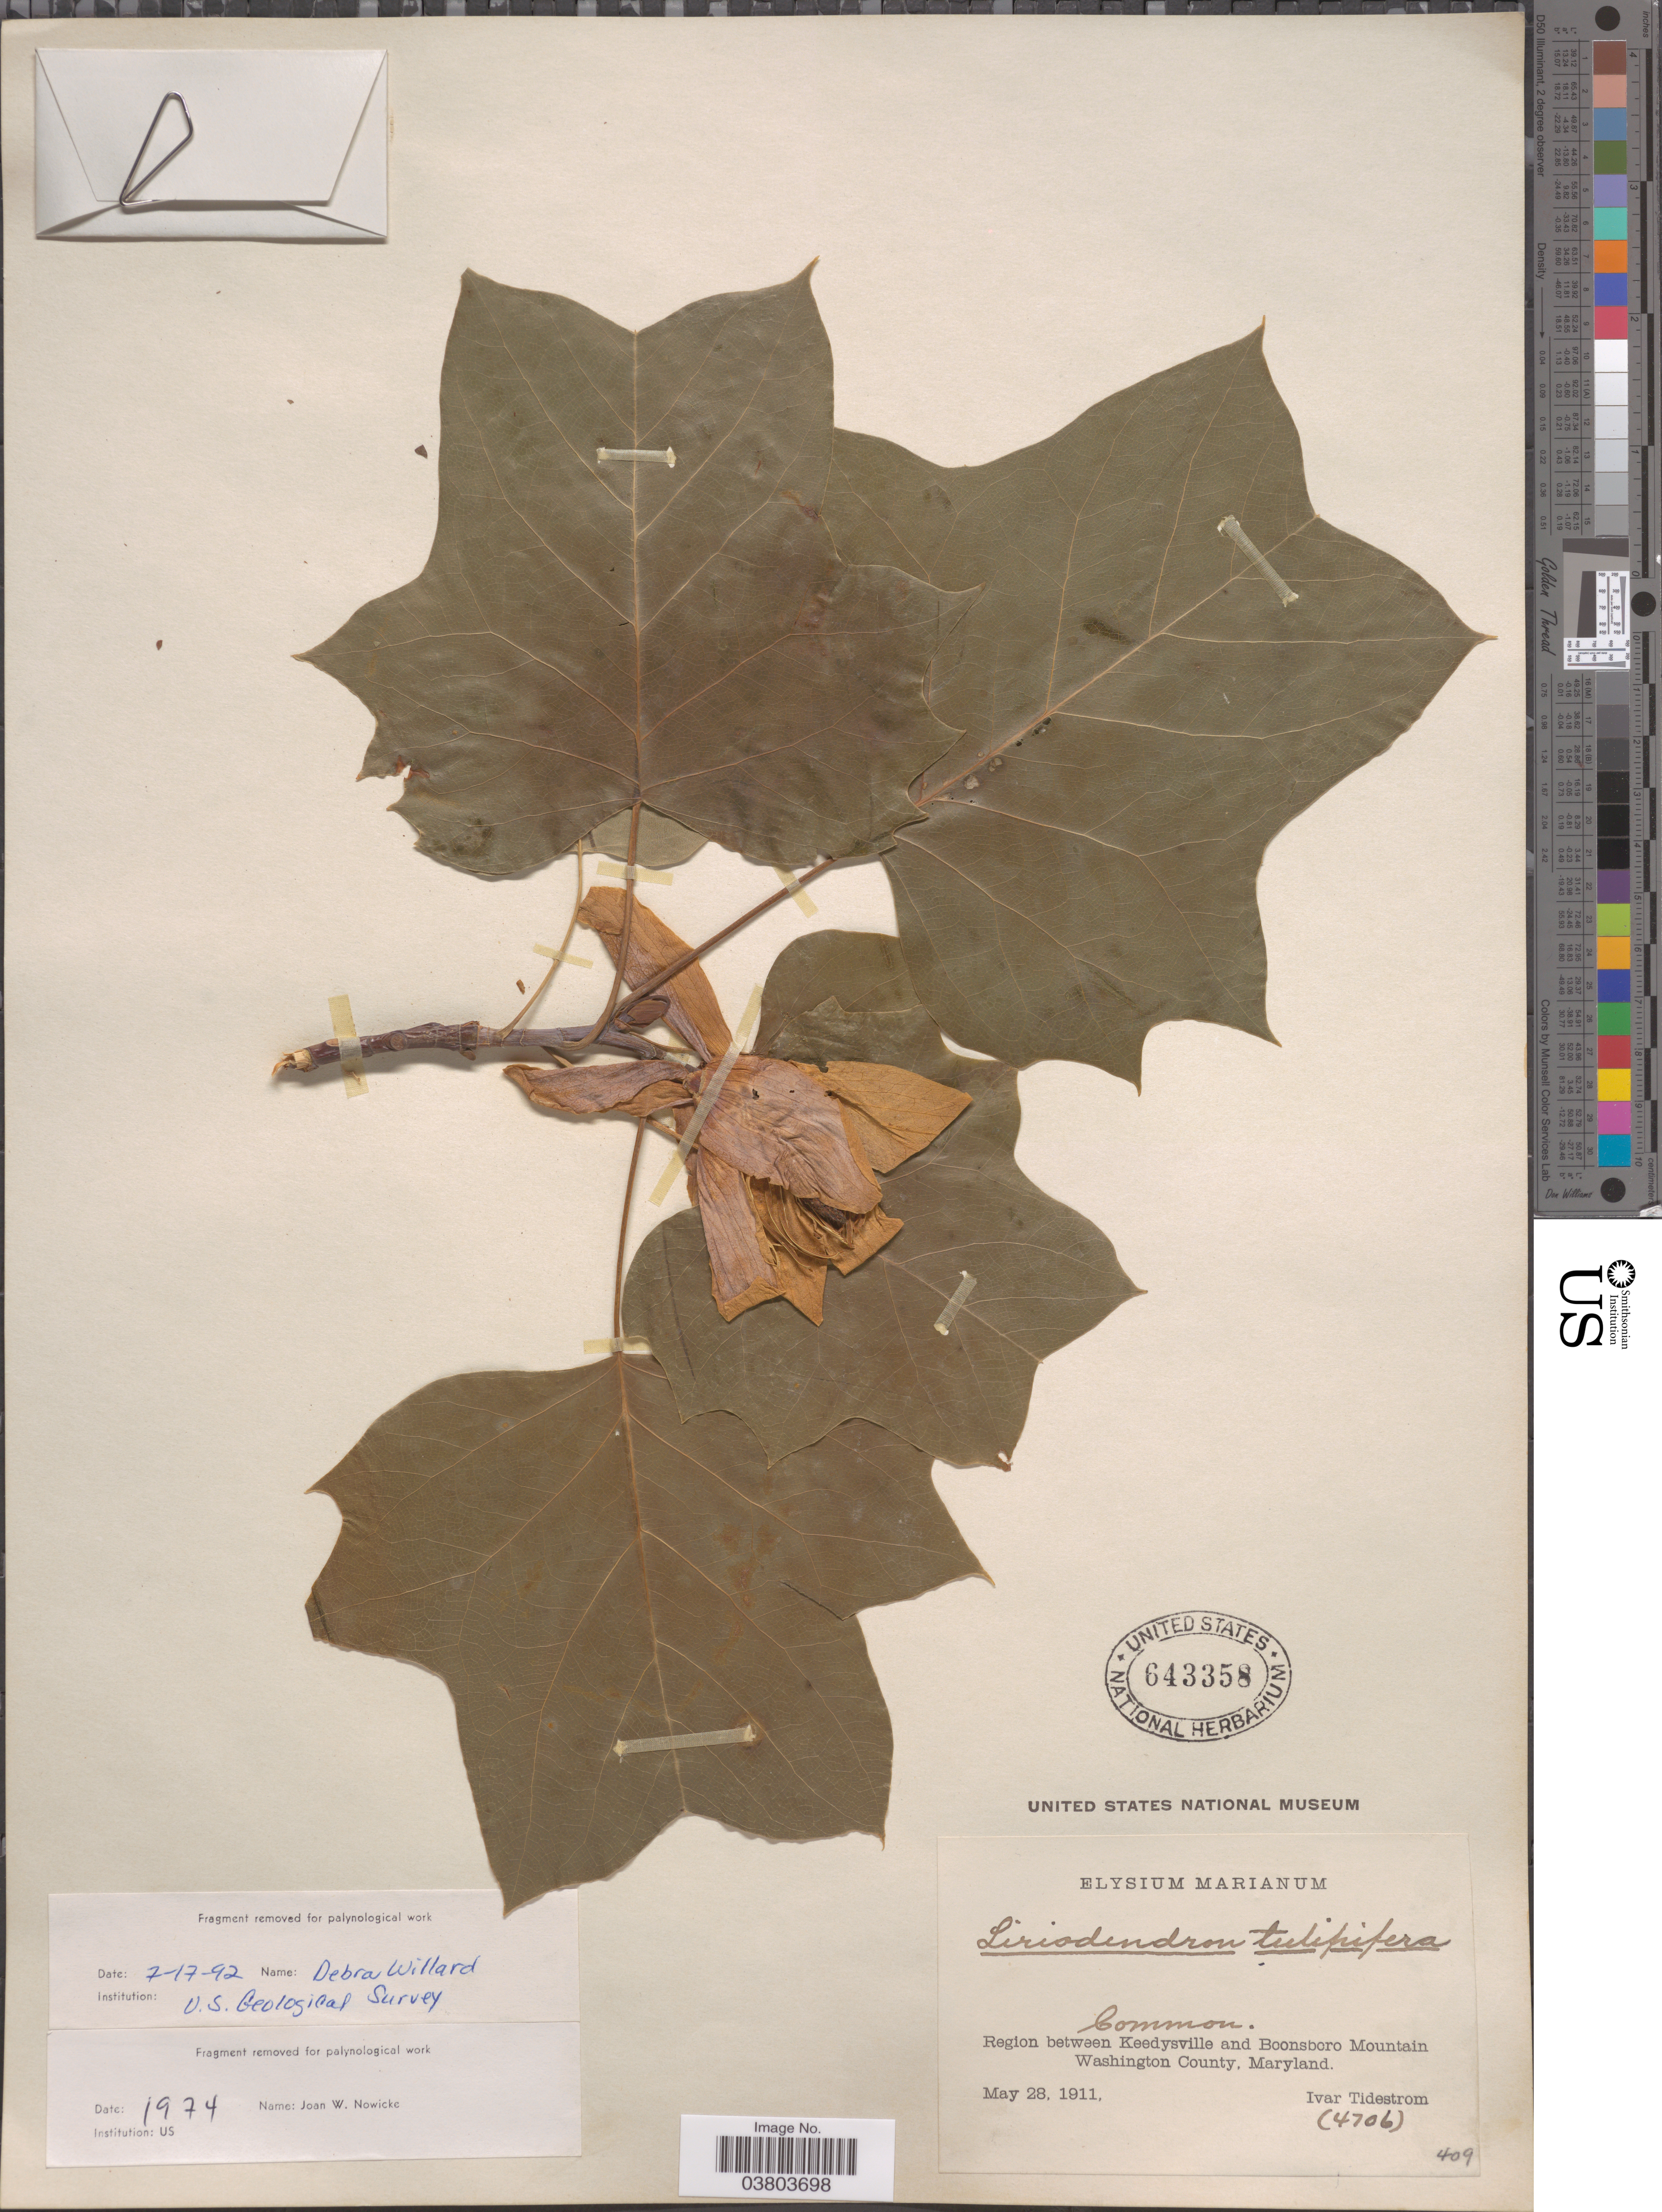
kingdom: Plantae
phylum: Tracheophyta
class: Magnoliopsida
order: Magnoliales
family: Magnoliaceae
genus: Liriodendron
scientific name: Liriodendron tulipifera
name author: L.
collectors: I. F. Tidestrom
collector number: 4706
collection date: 1911-05-28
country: United States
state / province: Maryland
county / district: Washington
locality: Region between Keedysville and Boonsboro Mountain. Washington County.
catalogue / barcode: US 643358